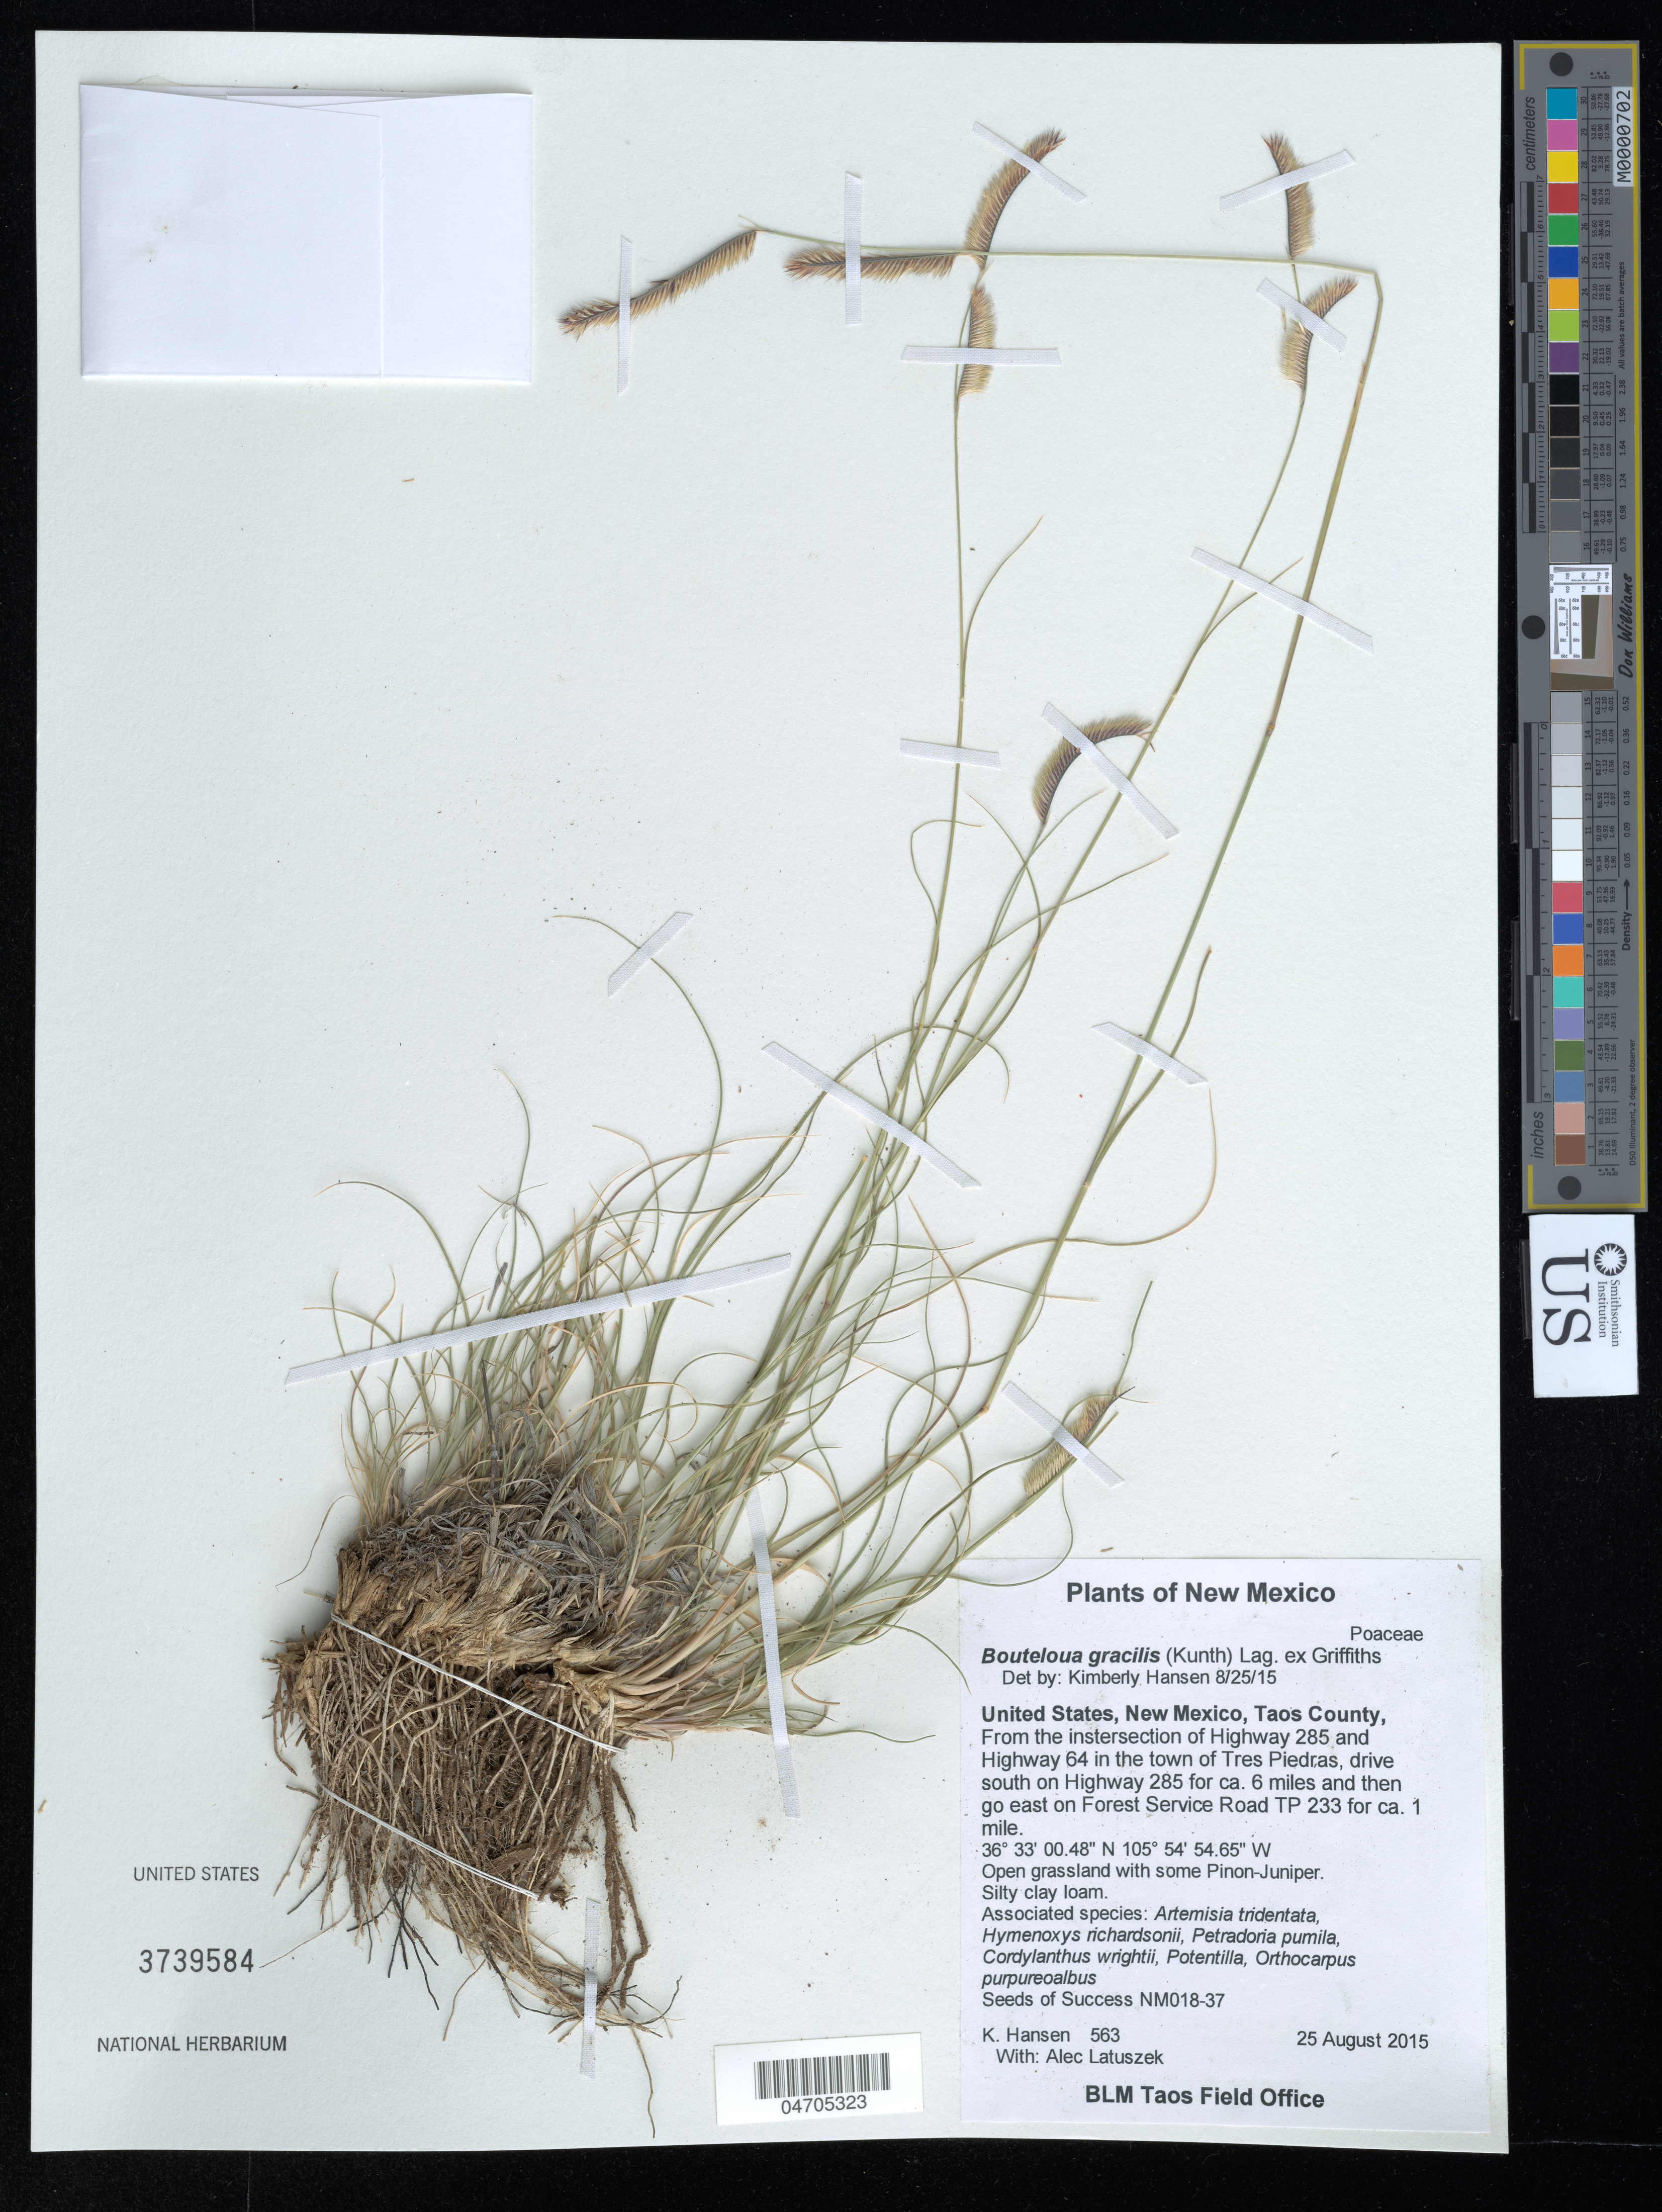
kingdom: Plantae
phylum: Tracheophyta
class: Liliopsida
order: Poales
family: Poaceae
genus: Bouteloua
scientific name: Bouteloua gracilis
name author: (Kunth) Lag. ex Griffiths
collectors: K. Hansen & A. Latuszek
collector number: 563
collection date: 2015-08-25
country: United States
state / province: New Mexico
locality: Taos County, From the intersection of Highway 285 and Highway 64 in the town of Tres Piedras, drive south on Highway 285 for ca. 6 miles and then go east on Forest Service Road TP 233 for ca. 1 mile.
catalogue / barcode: US 3739584